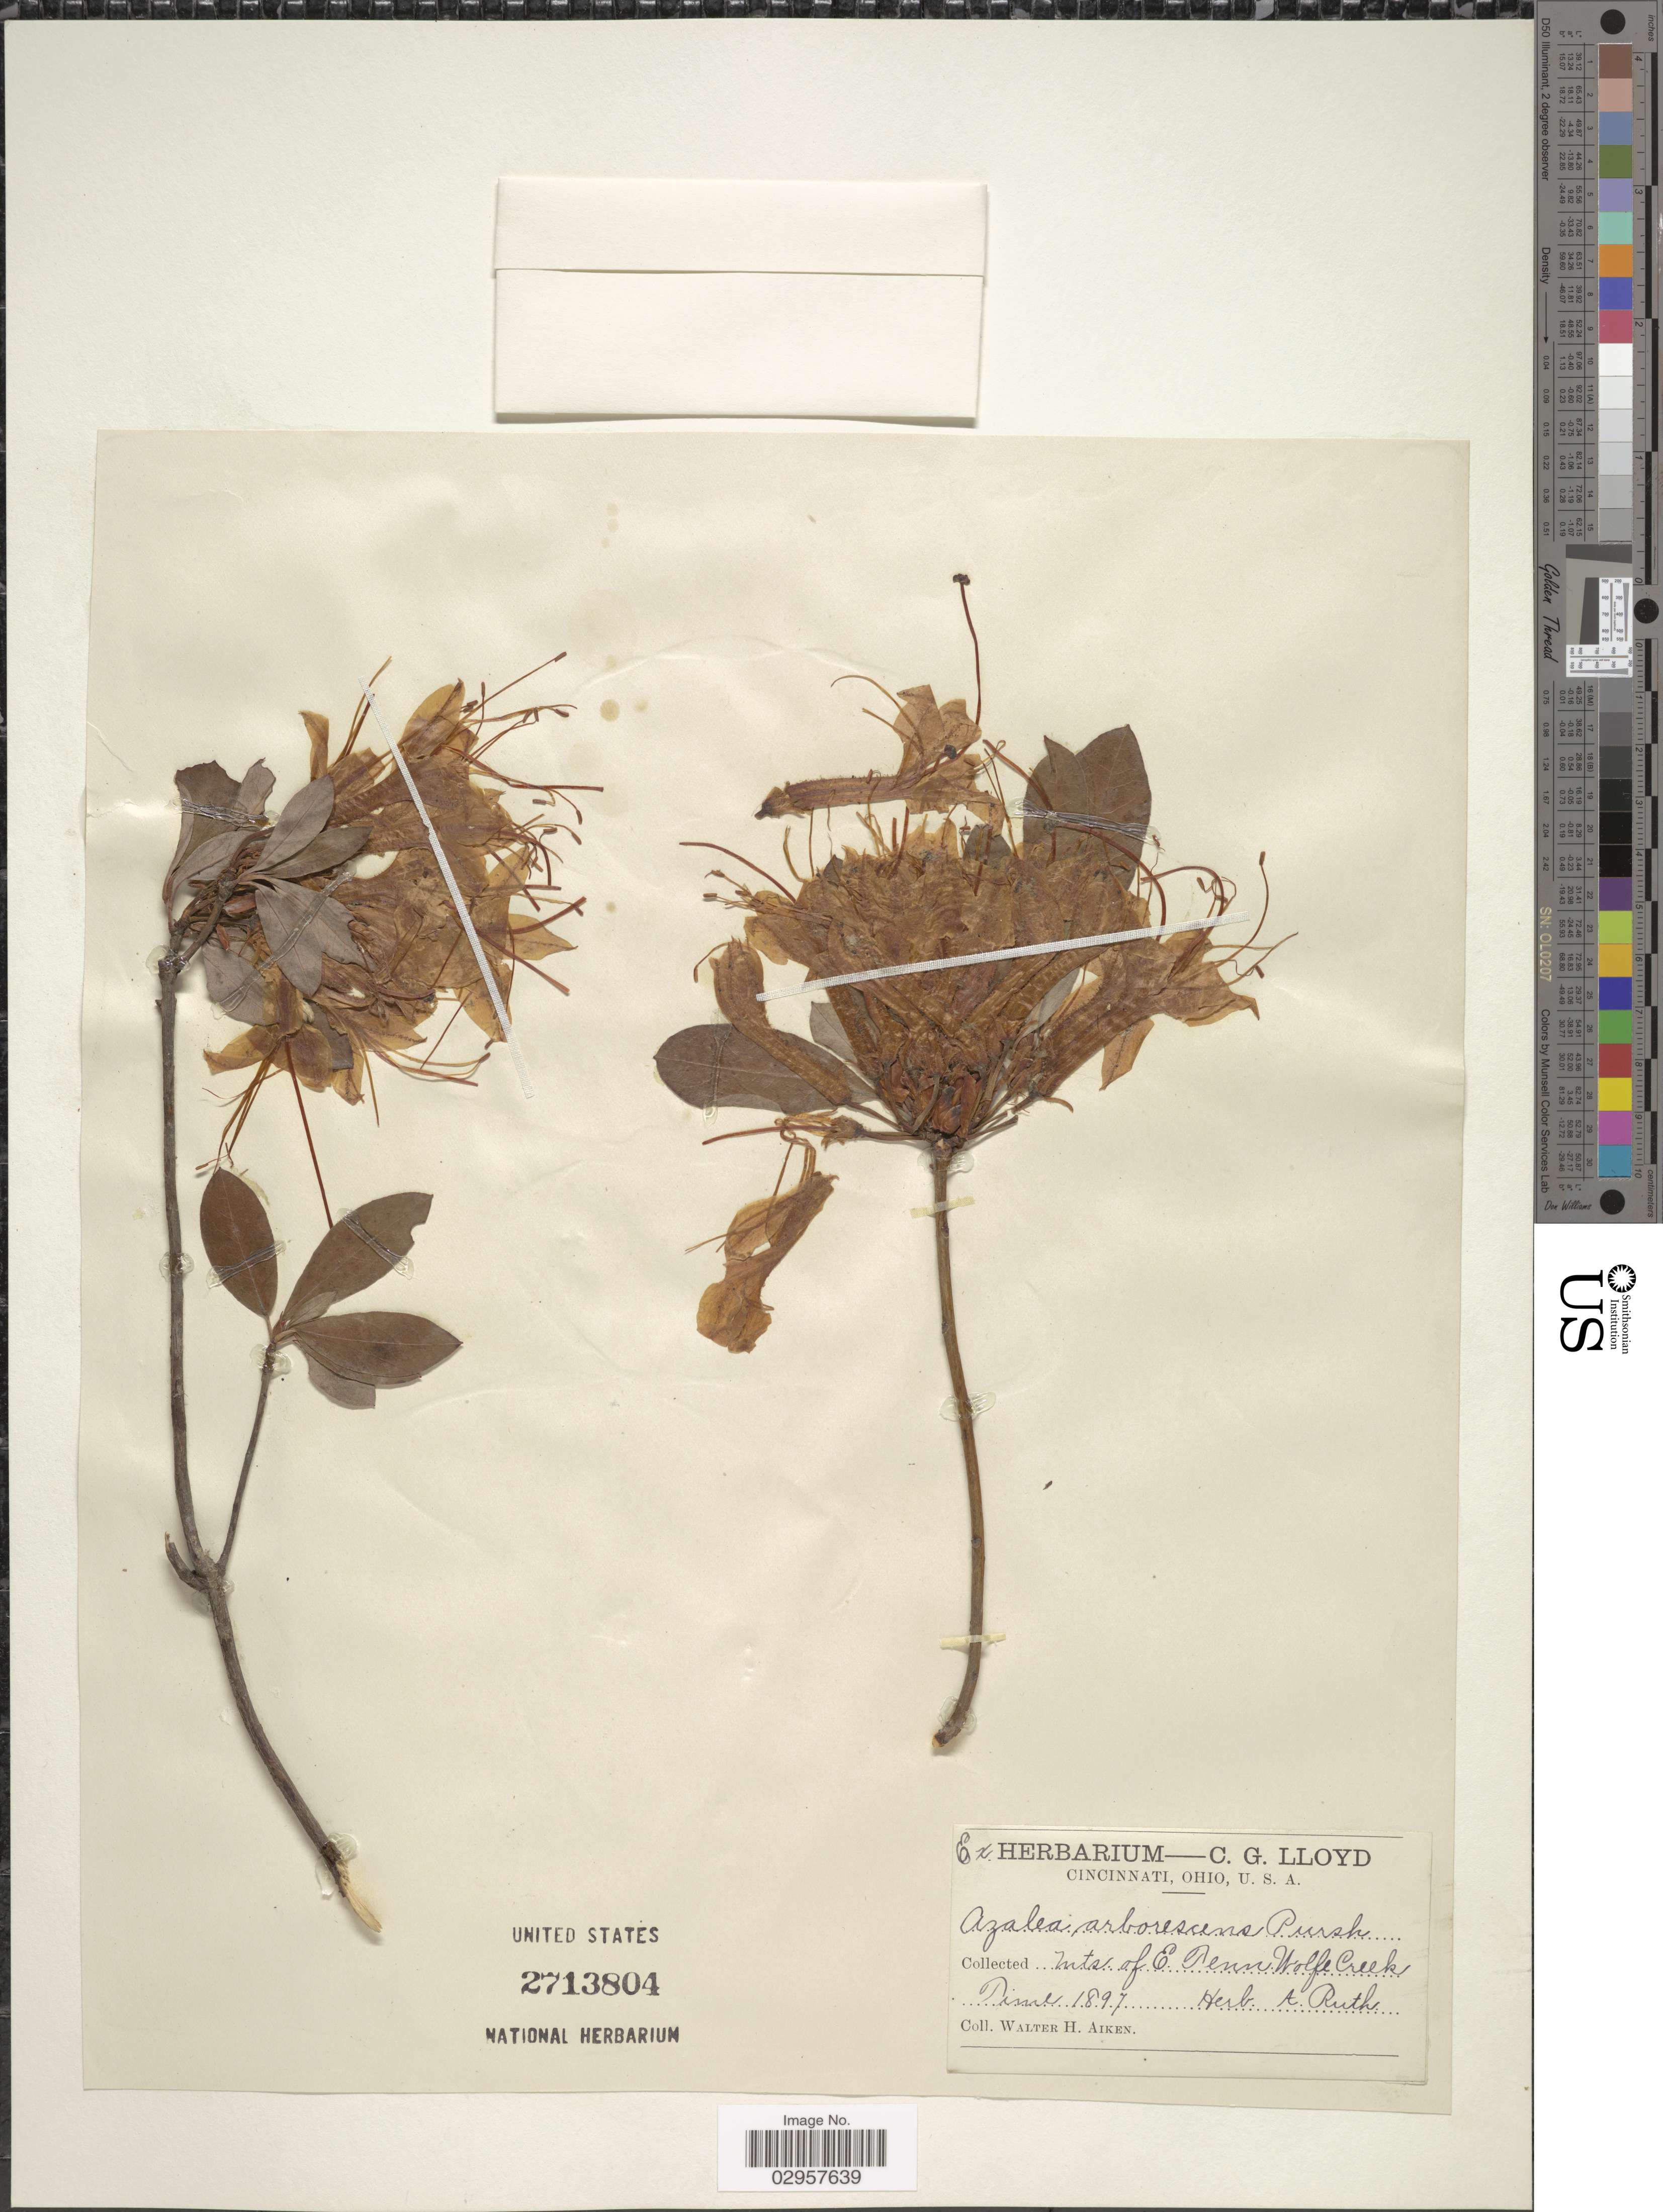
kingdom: Plantae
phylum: Tracheophyta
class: Magnoliopsida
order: Ericales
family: Ericaceae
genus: Rhododendron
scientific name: Rhododendron arborescens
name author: (Pursh) Torr.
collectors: W. Aiken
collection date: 1897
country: United States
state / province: Tennessee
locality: Mts. of E. Tenn. Wolfe Creek.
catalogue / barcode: US 2713804